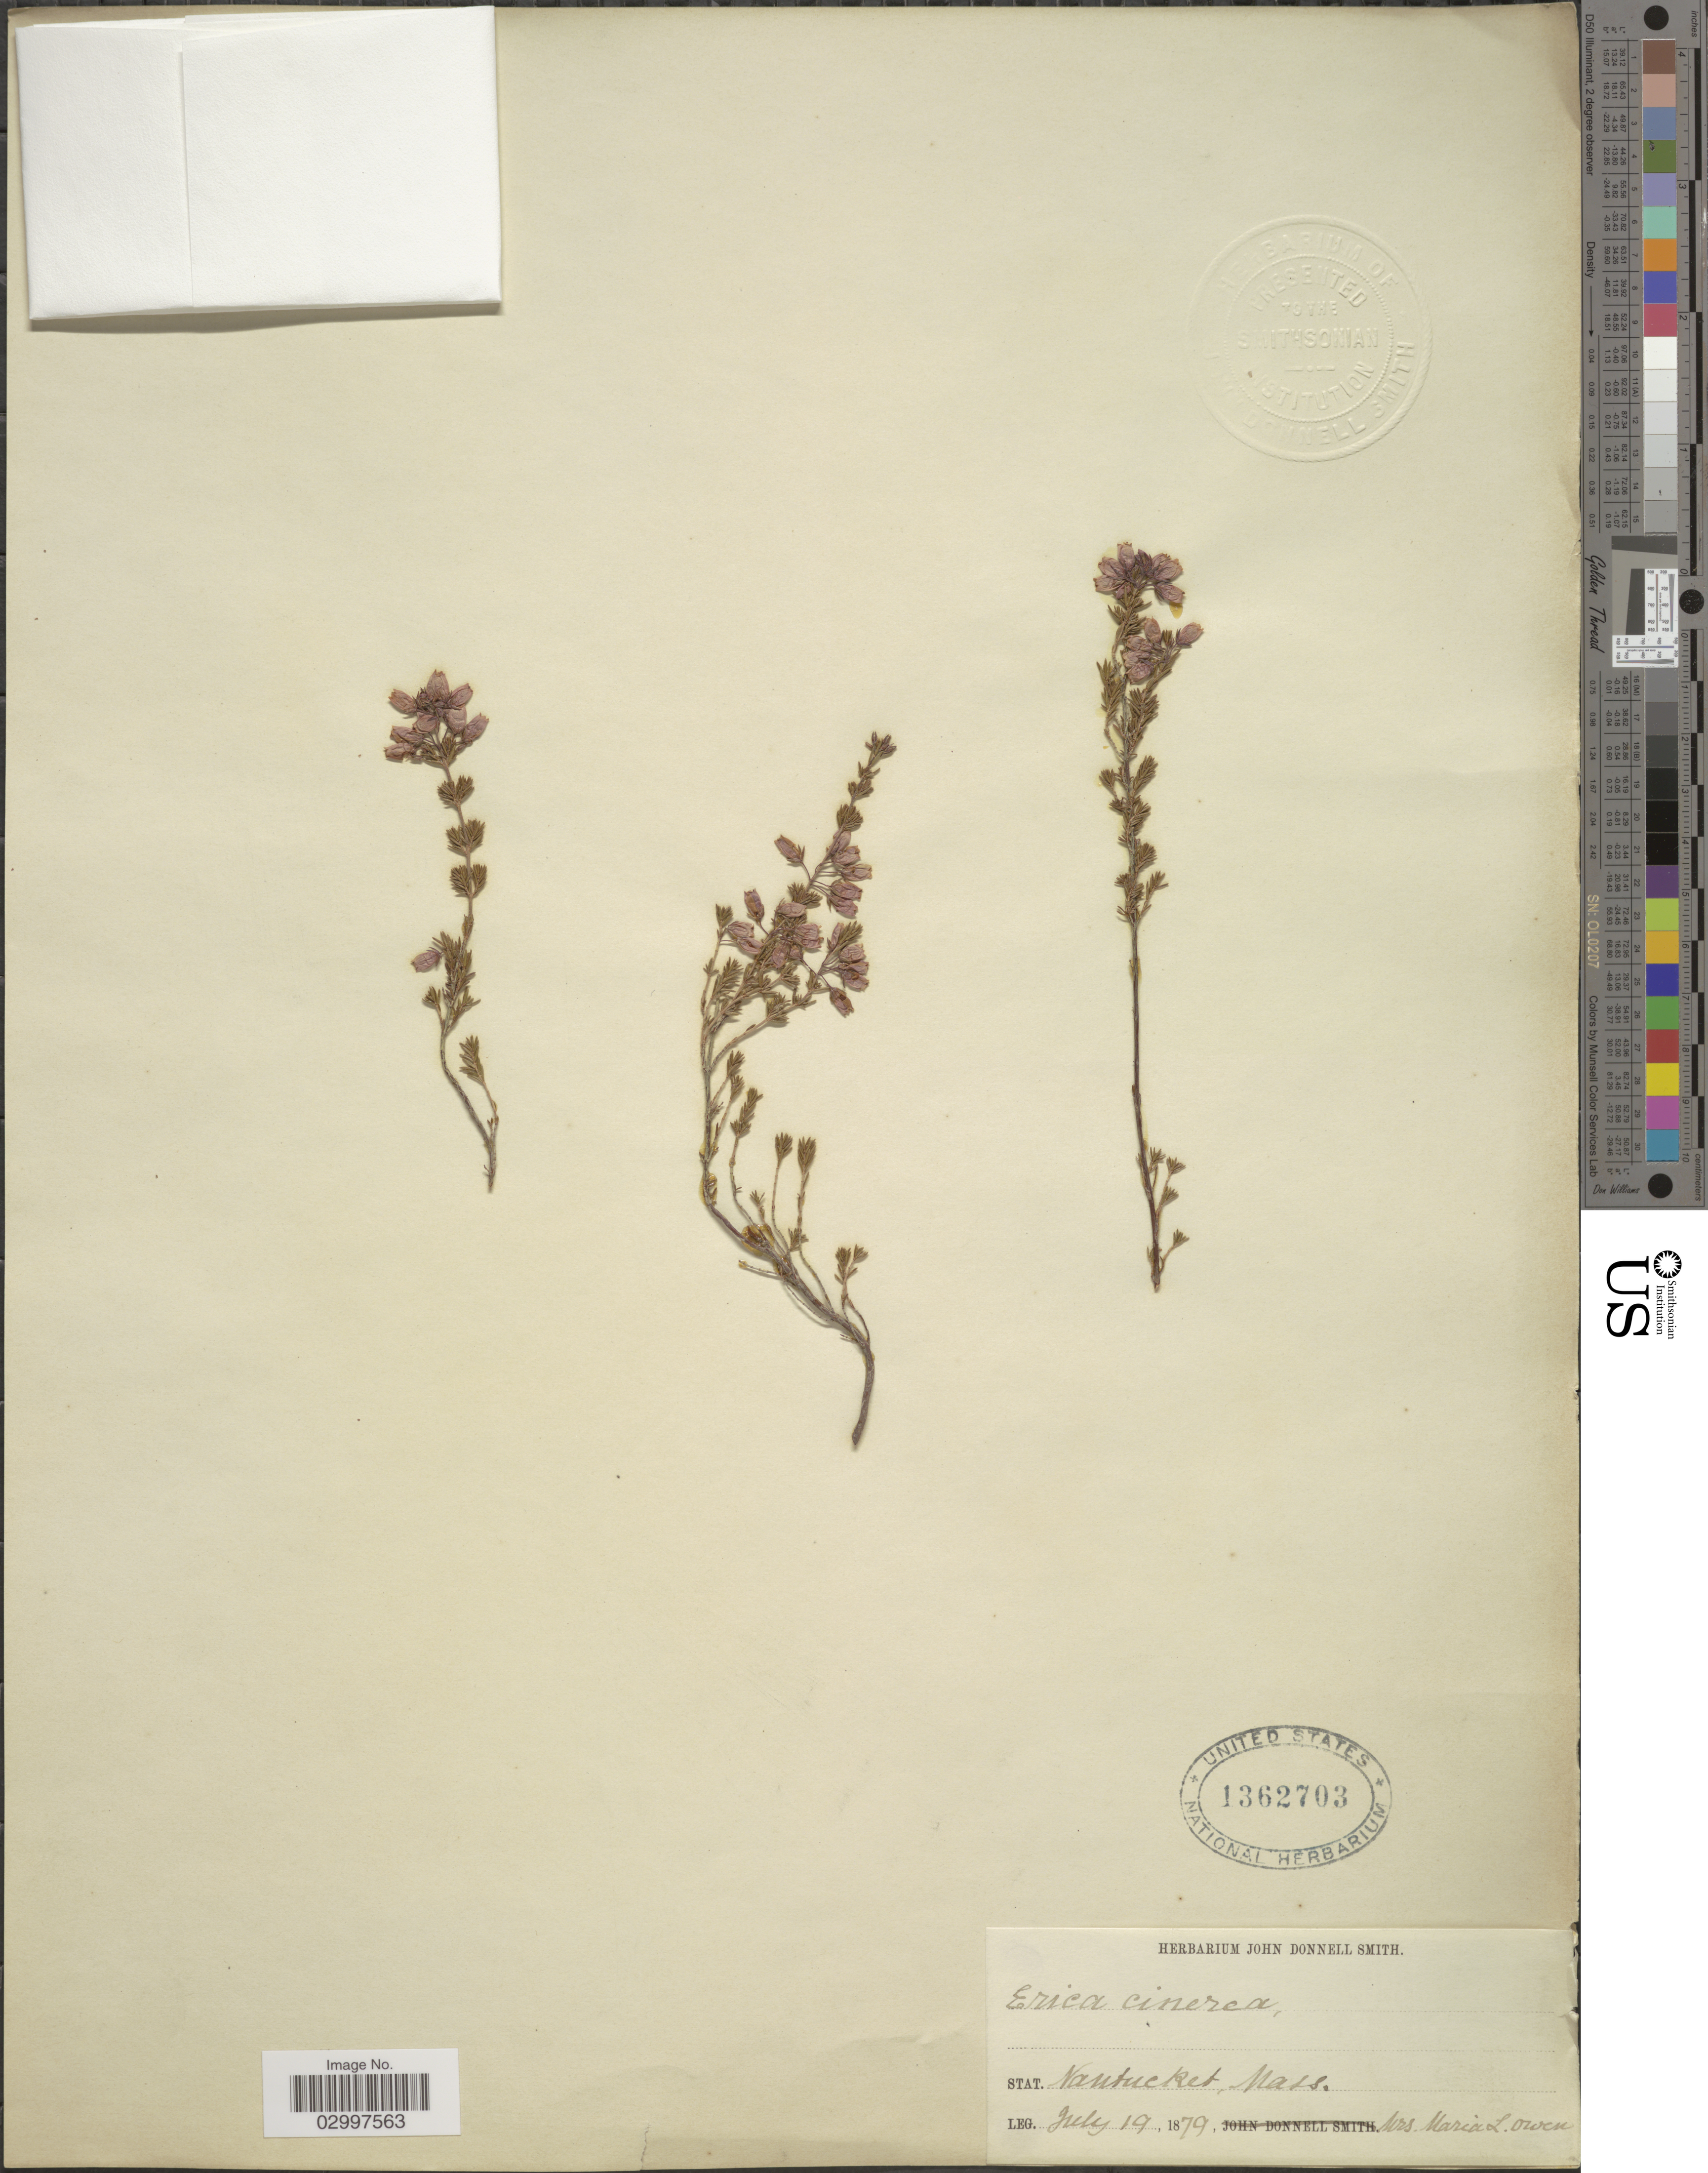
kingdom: Plantae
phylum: Tracheophyta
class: Magnoliopsida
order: Ericales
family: Ericaceae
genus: Erica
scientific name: Erica cinerea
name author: L.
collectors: M. Owen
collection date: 1879-07-19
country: United States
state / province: Massachusetts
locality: Stat. Nantucket.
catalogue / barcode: US 1362703